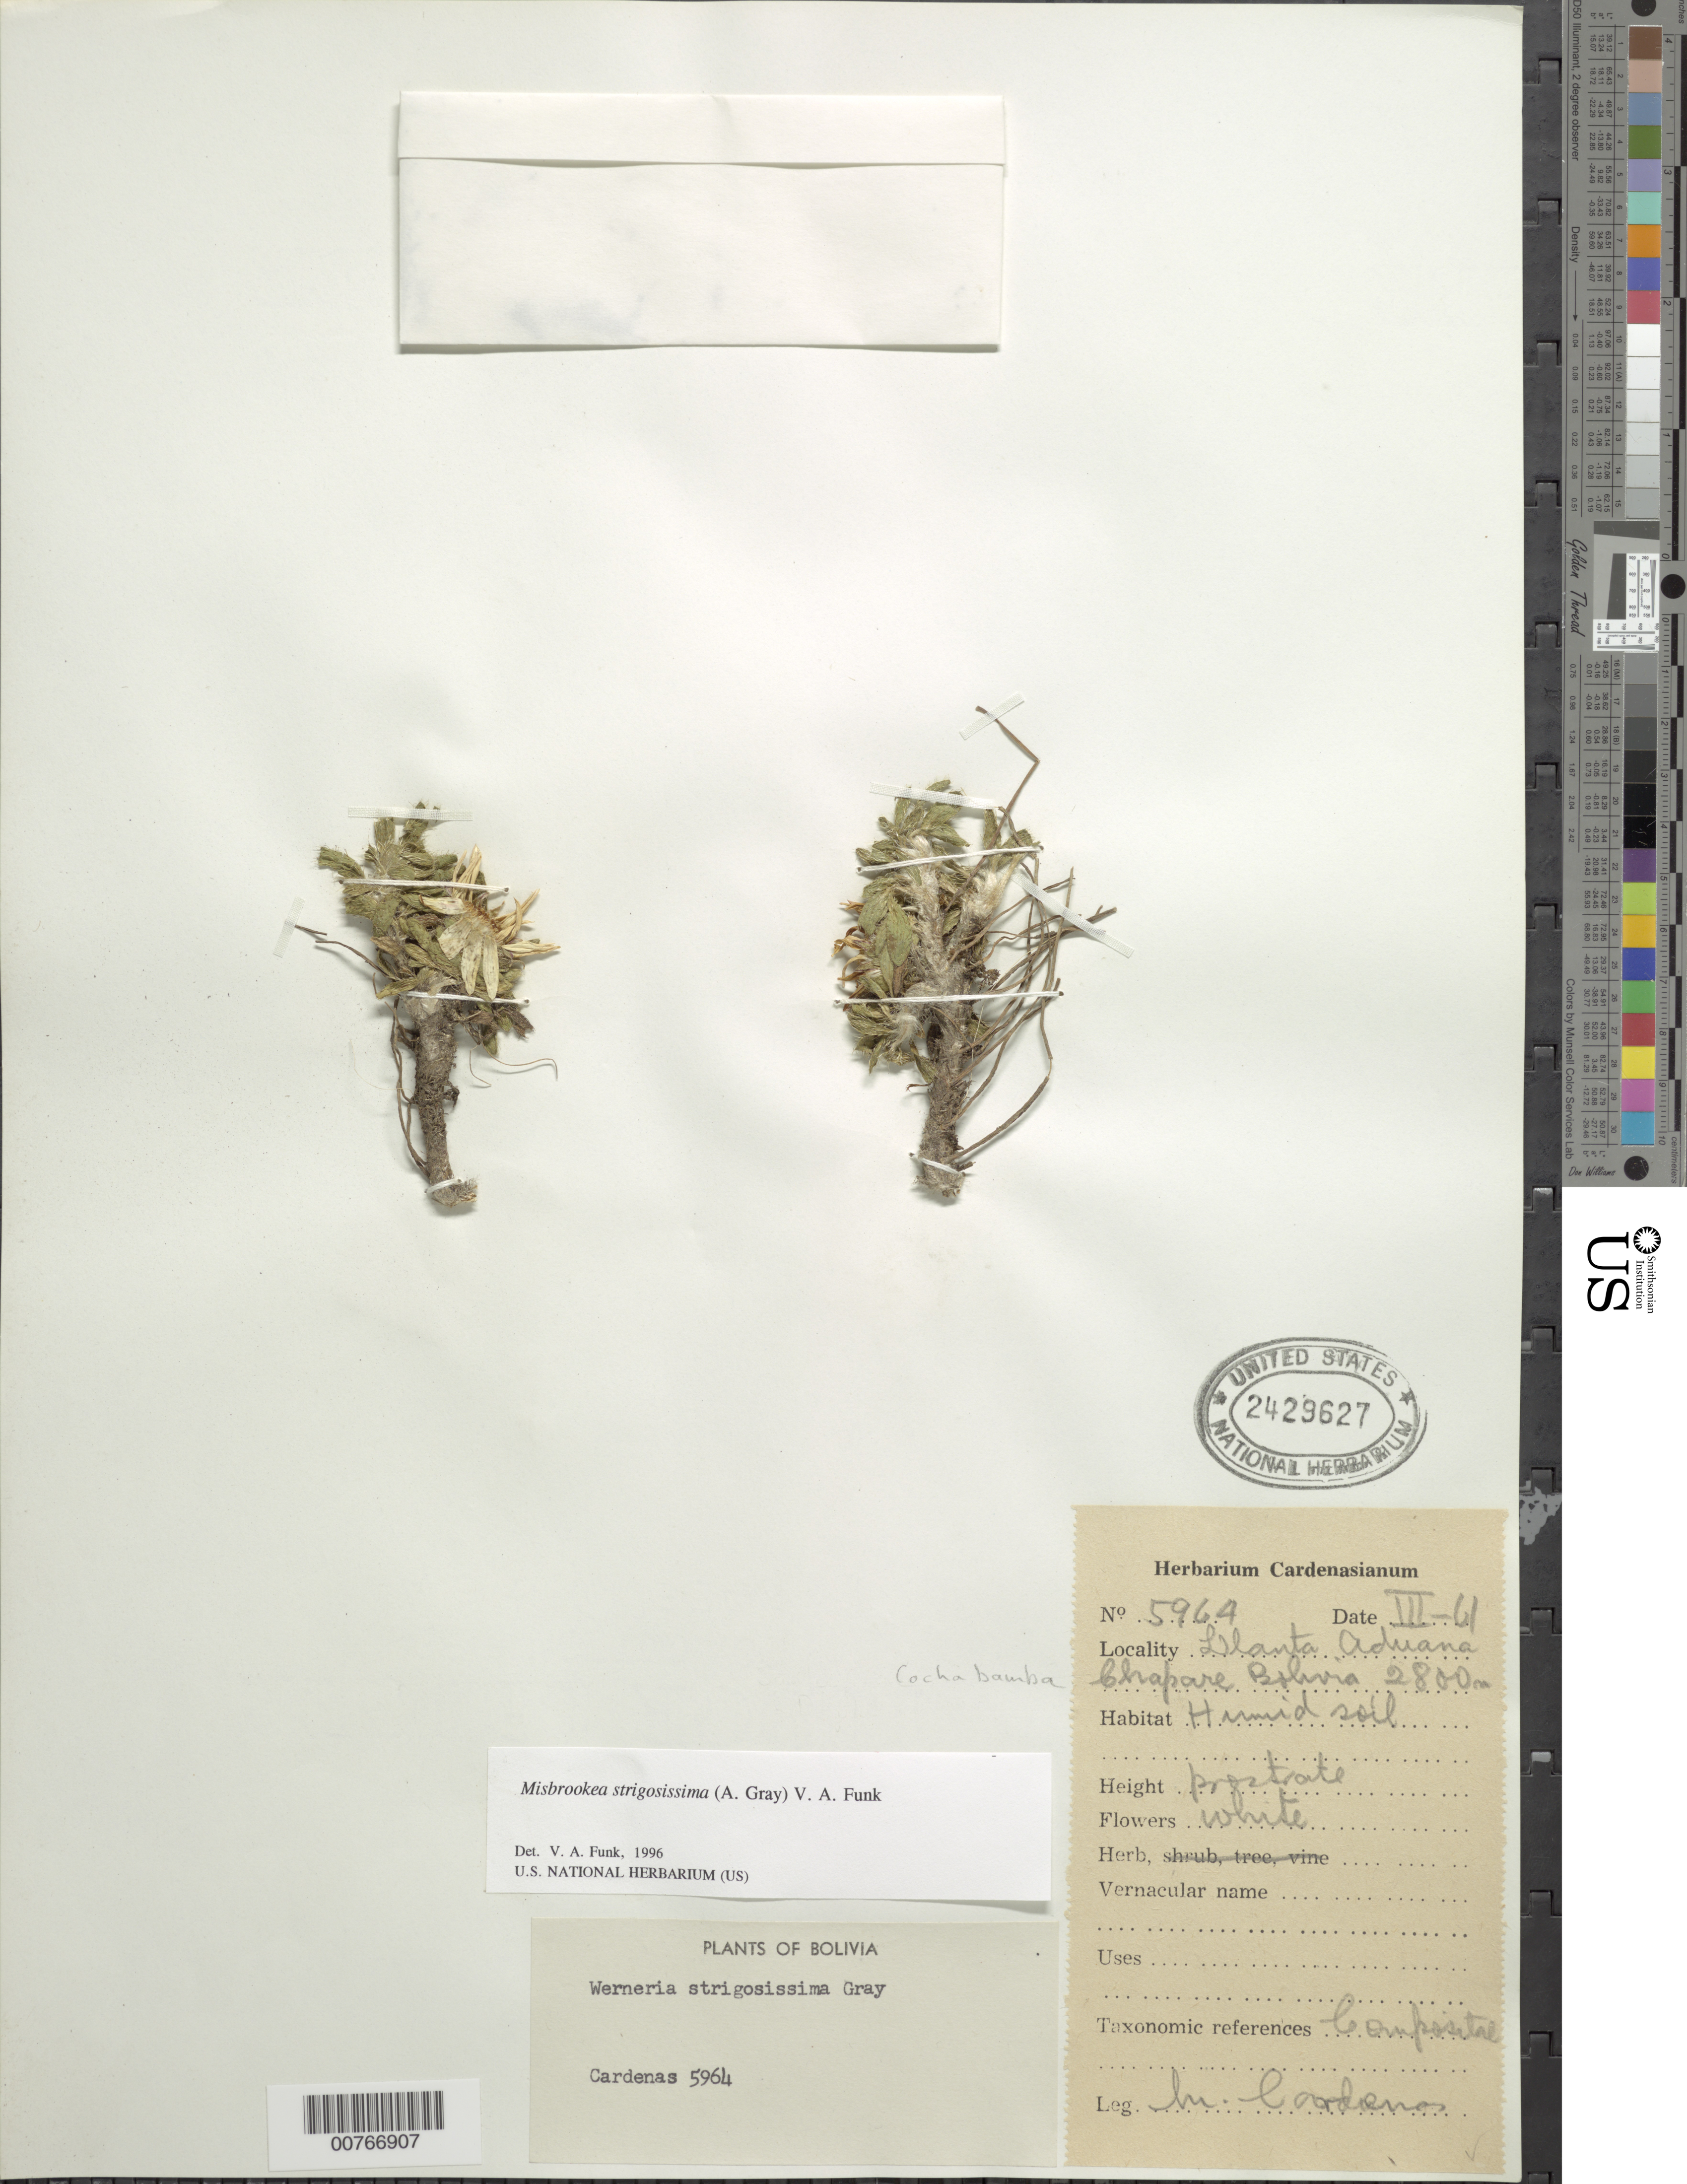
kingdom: Plantae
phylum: Tracheophyta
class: Magnoliopsida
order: Asterales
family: Asteraceae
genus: Misbrookea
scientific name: Misbrookea strigosissima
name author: (A. Gray) V.A. Funk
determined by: Funk, Vicki A., (BOT), Smithsonian Institution - National Museum of Natural History (UNITED STATES)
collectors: M. Cárdenas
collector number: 5964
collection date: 1961-03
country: Bolivia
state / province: Cochabamba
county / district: Chapare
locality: Llanta Aduana, Chapare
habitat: Humid soil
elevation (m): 2800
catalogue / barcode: US 2429627